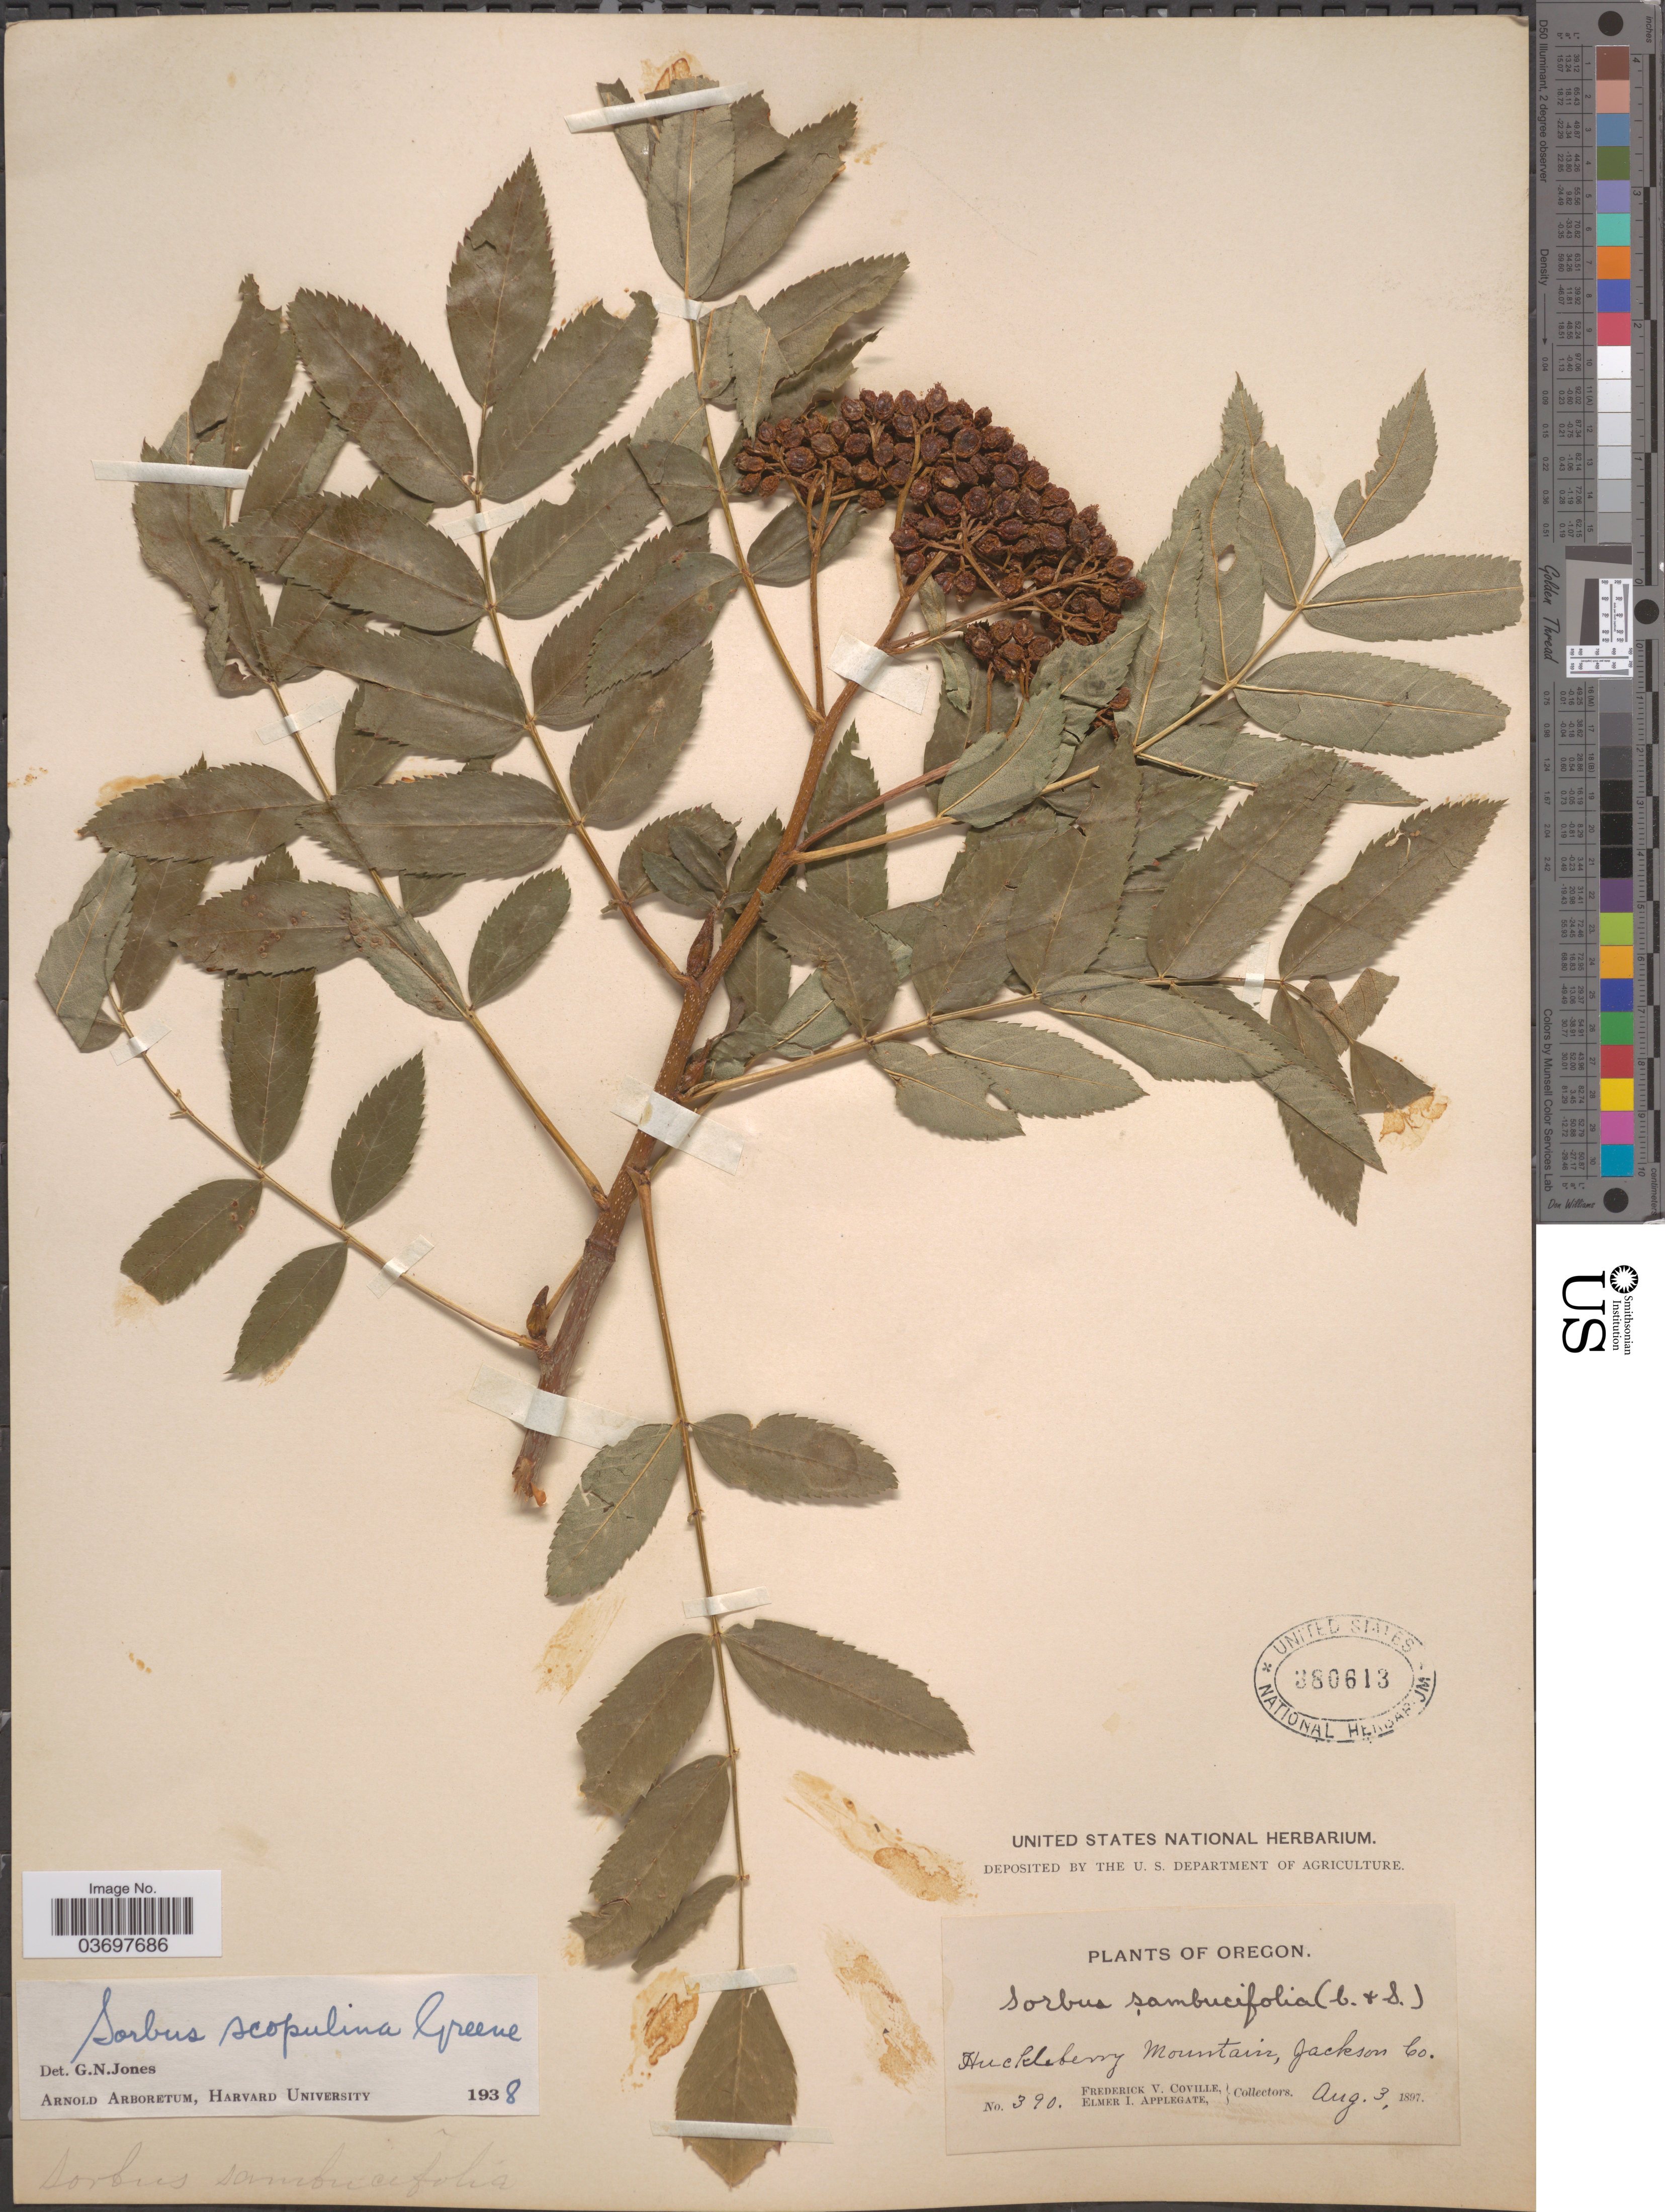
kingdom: Plantae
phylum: Tracheophyta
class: Magnoliopsida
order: Rosales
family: Rosaceae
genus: Sorbus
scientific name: Sorbus scopulina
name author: Greene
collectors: F. V. Coville & E. I. Applegate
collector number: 390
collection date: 1897-08-03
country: United States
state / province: Oregon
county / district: Jackson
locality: Huckleberry Mountain, Jackson Co.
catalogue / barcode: US 380613